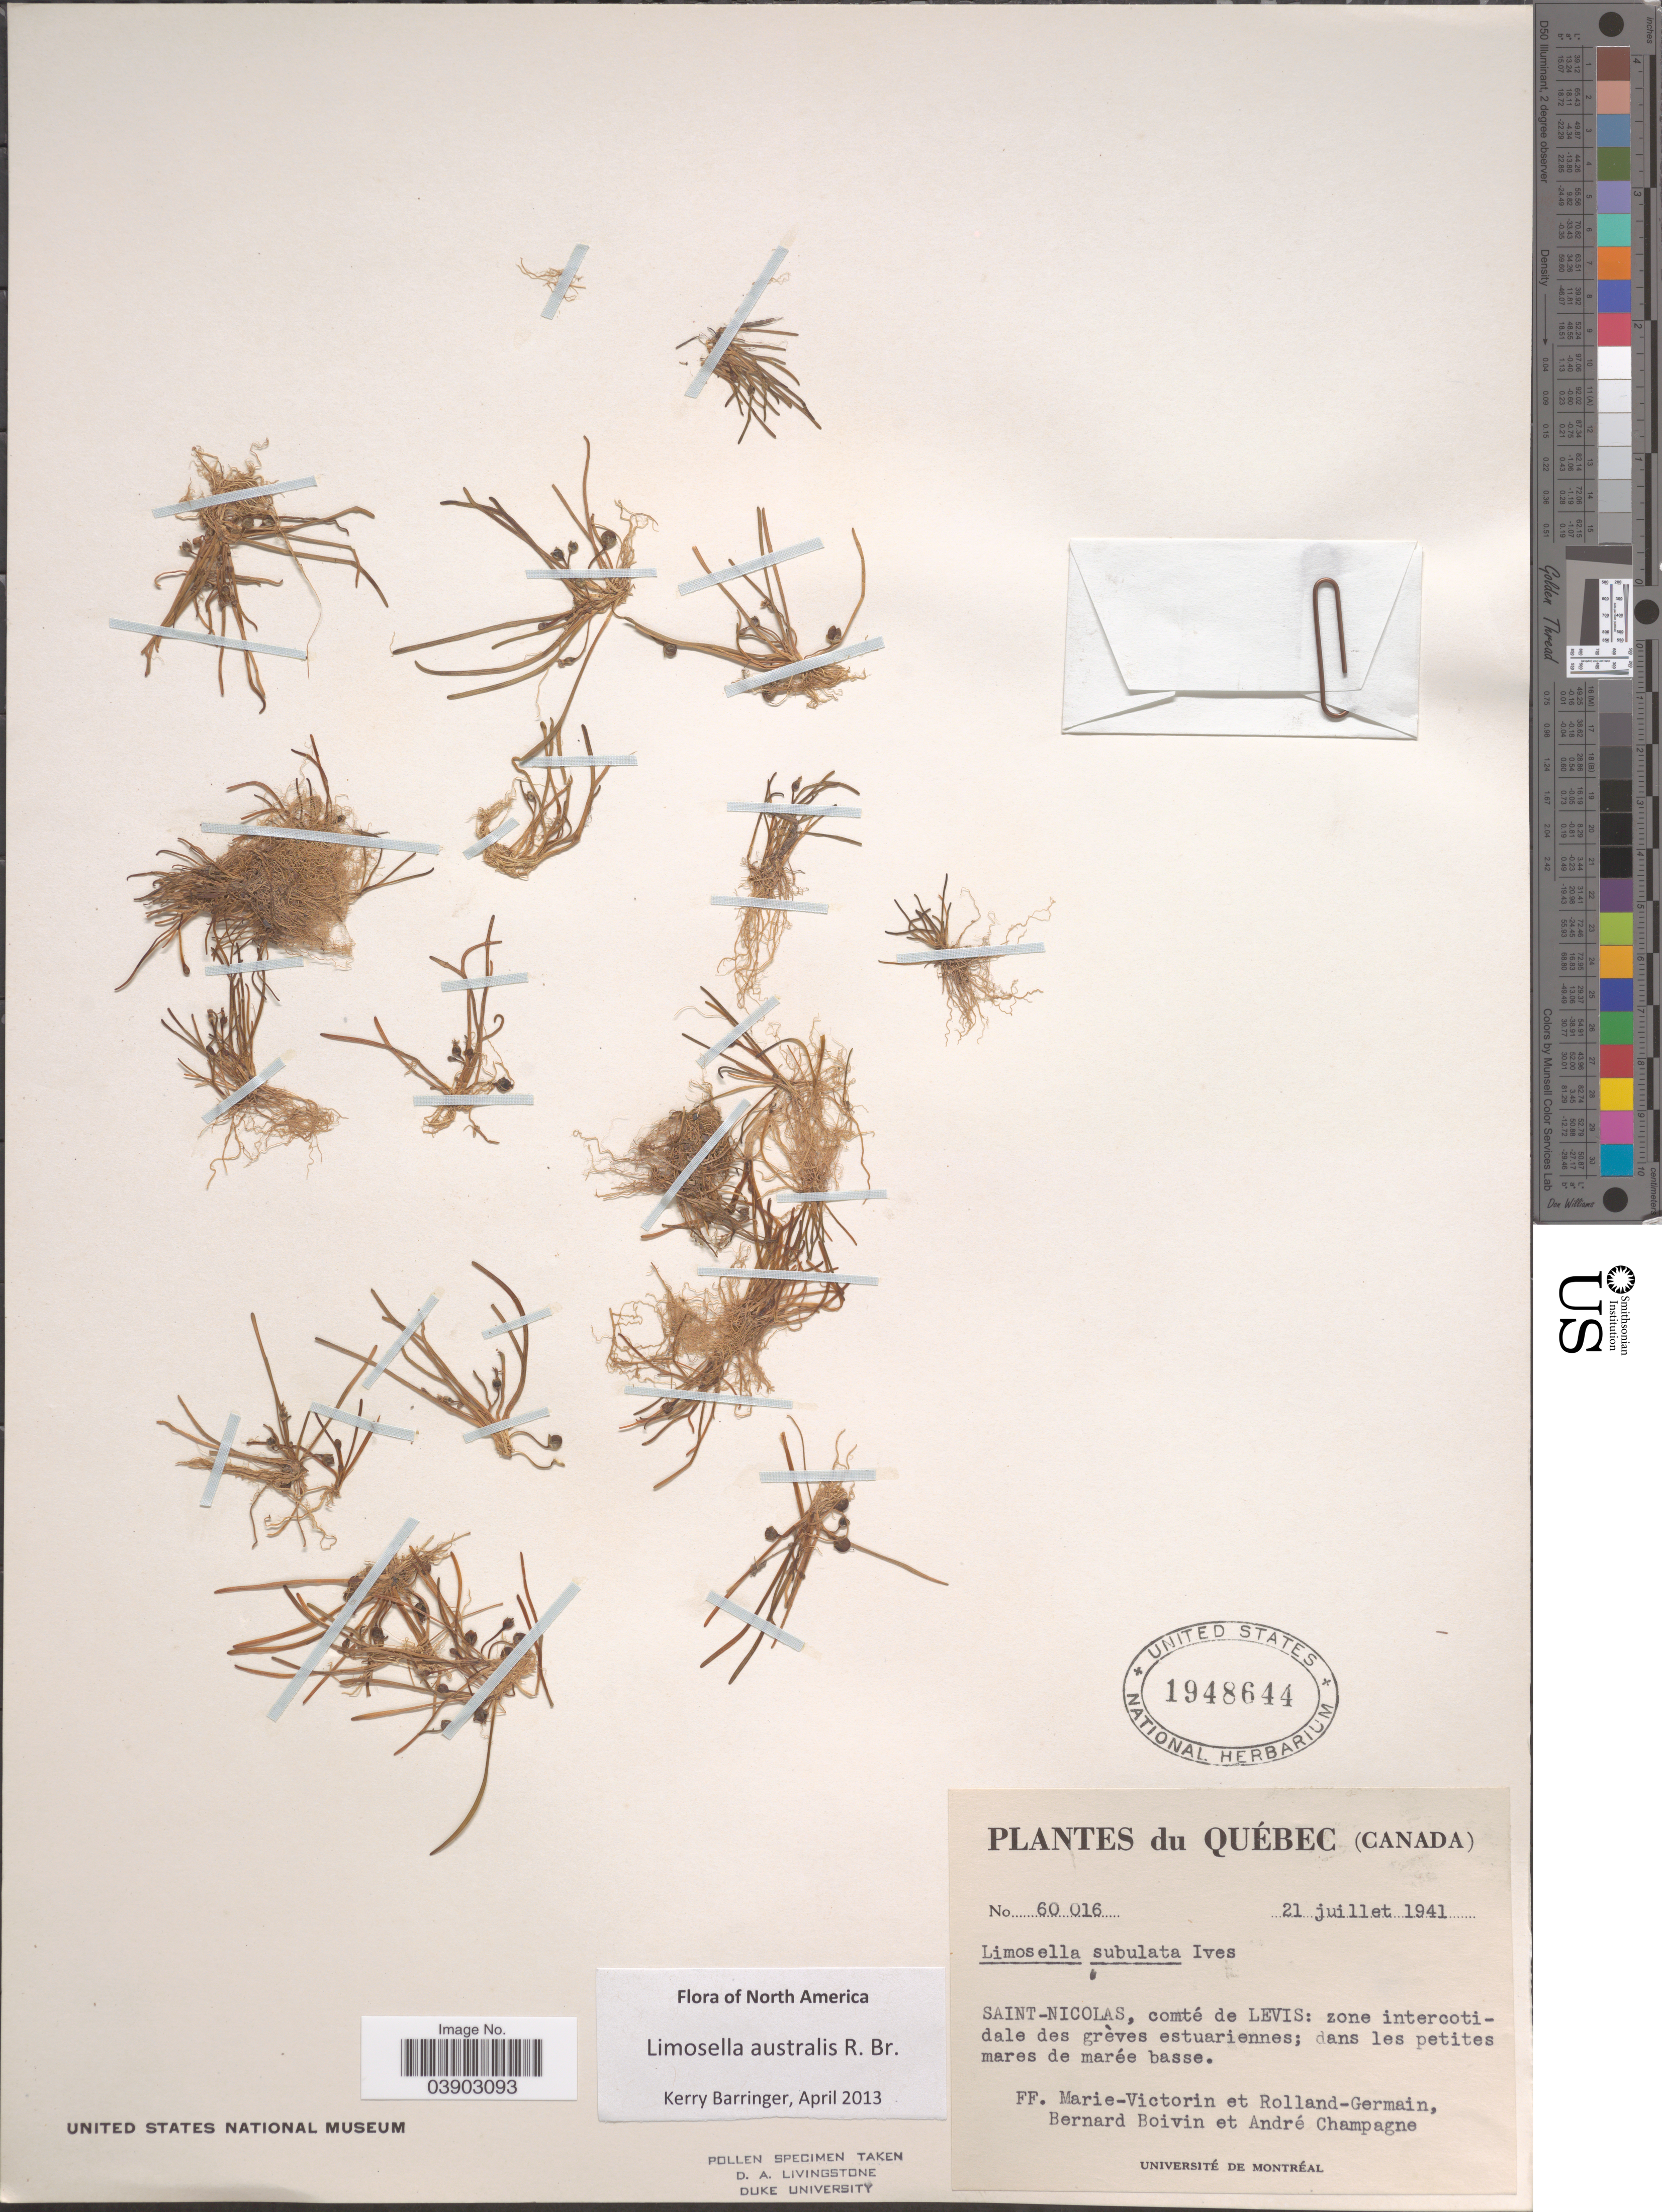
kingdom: Plantae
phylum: Tracheophyta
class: Magnoliopsida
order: Lamiales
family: Scrophulariaceae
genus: Limosella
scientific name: Limosella australis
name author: R. Br.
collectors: F. Marie-Victorin, Rolland-Germain, J. R. B. Boivin & A. Champagne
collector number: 60016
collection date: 1941-07-21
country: Canada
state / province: Quebec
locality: Saint-Nicolas, comté de Levis: zone intercotidale des grèves estuariennes; dans les petites mares de marée basse.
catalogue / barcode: US 1948644